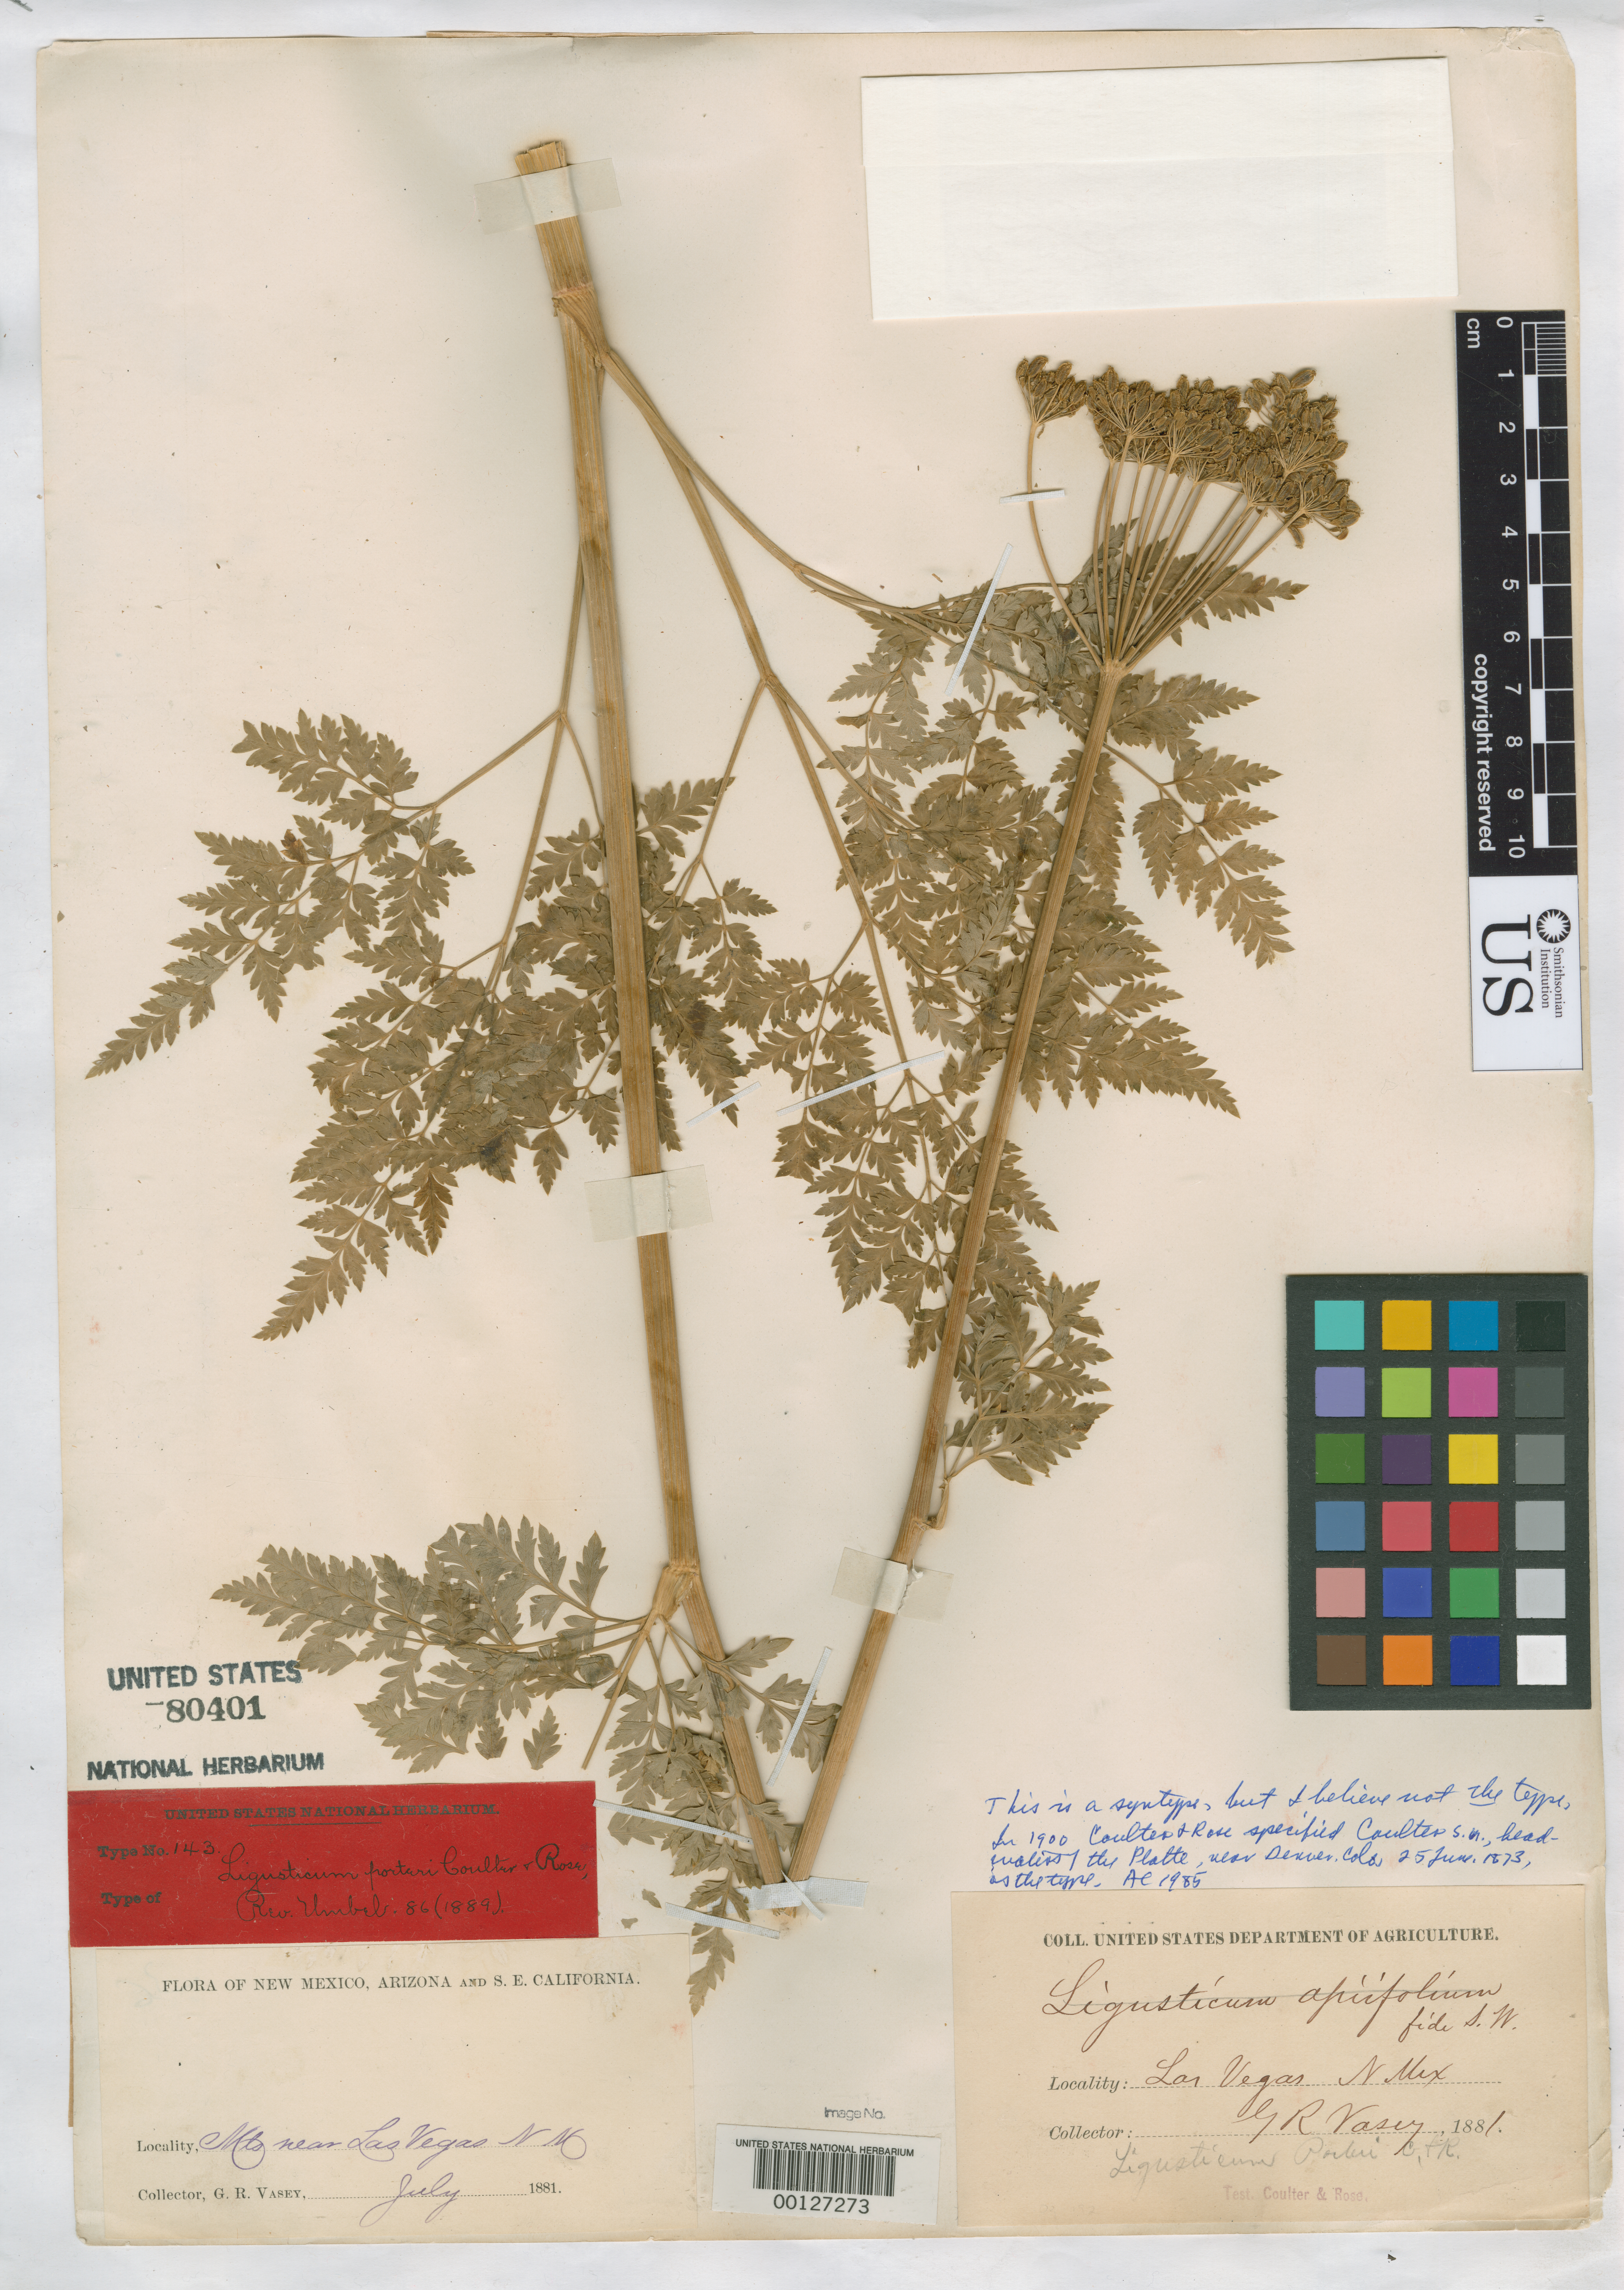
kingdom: Plantae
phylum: Tracheophyta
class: Magnoliopsida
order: Apiales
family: Apiaceae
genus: Ligusticum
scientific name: Ligusticum porteri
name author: J.M. Coult. & Rose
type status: Syntype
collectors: G. R. Vasey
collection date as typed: Jul 1881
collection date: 1881-07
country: United States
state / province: New Mexico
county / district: San Miguel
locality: Las Vegas.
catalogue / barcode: US 80401